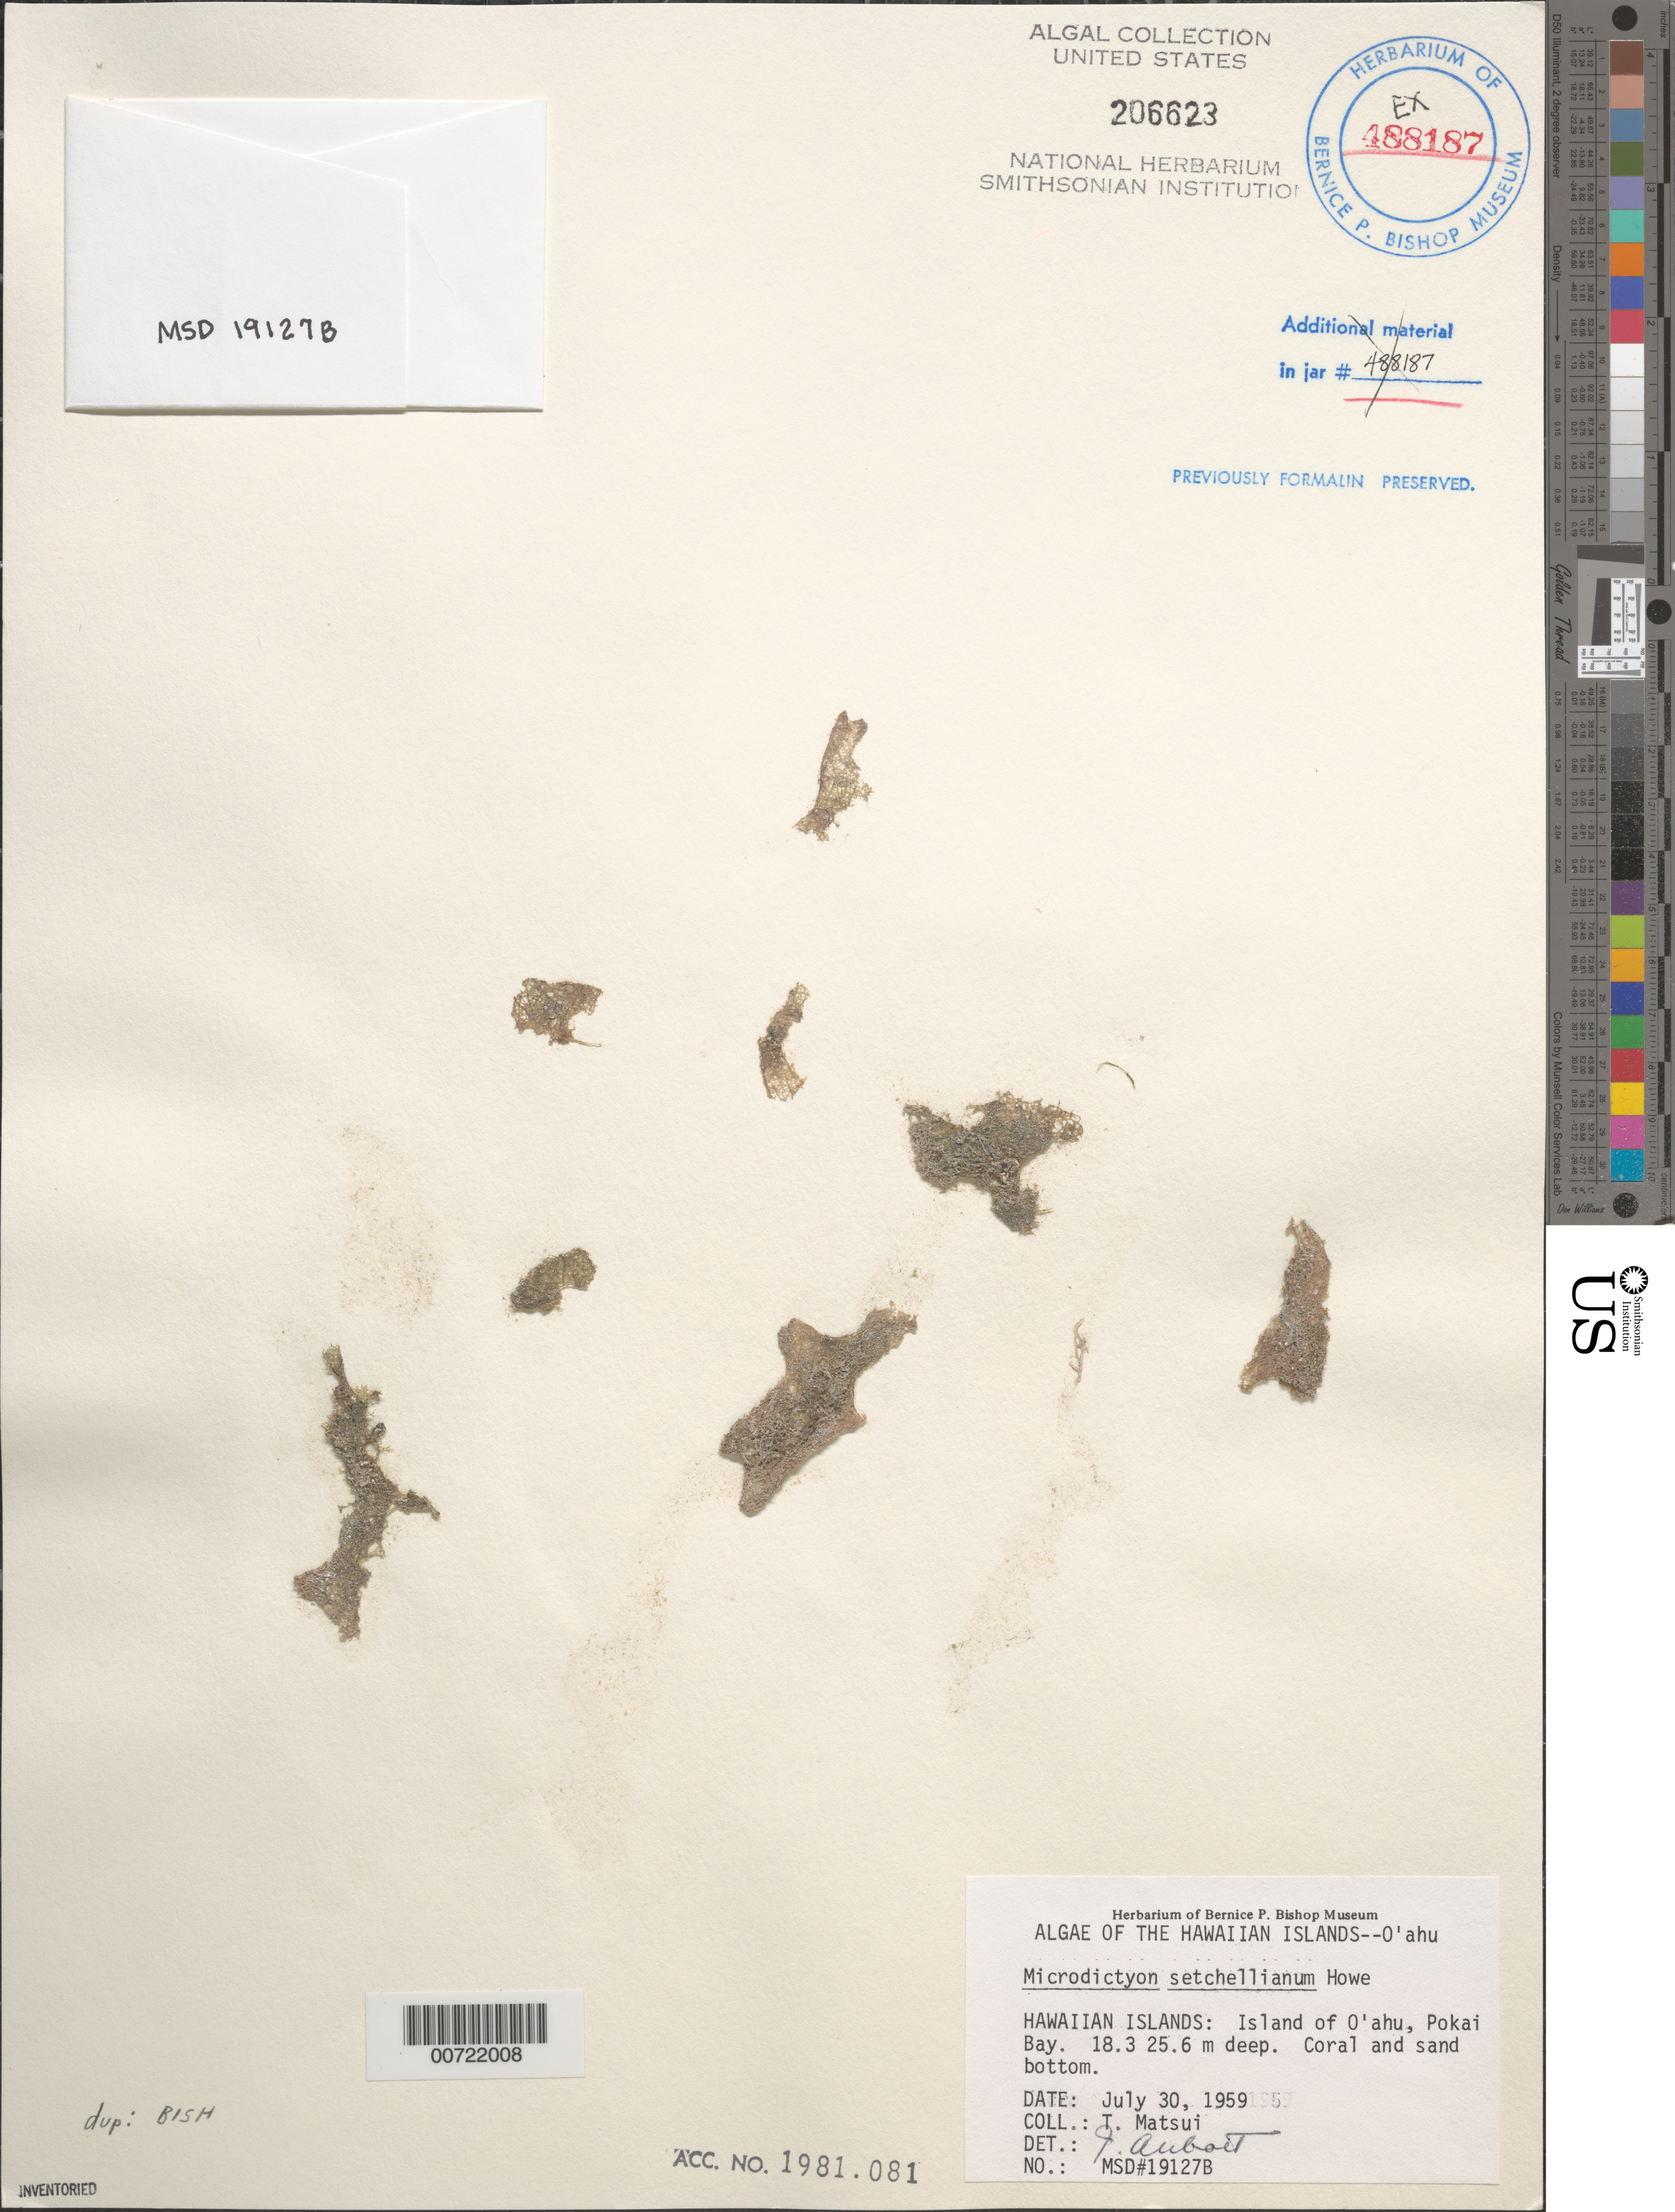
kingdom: Plantae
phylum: Chlorophyta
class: Ulvophyceae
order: Cladophorales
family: Anadyomenaceae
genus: Microdictyon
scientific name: Microdictyon setchellianum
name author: M. Howe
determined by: Abbott, Isabella A.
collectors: T. Matsui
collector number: MSD 19127B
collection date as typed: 30 Jul 1959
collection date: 1959-07-30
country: United States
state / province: Hawaii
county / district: Honolulu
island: Oahu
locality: Pokai Bay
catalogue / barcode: US 206623